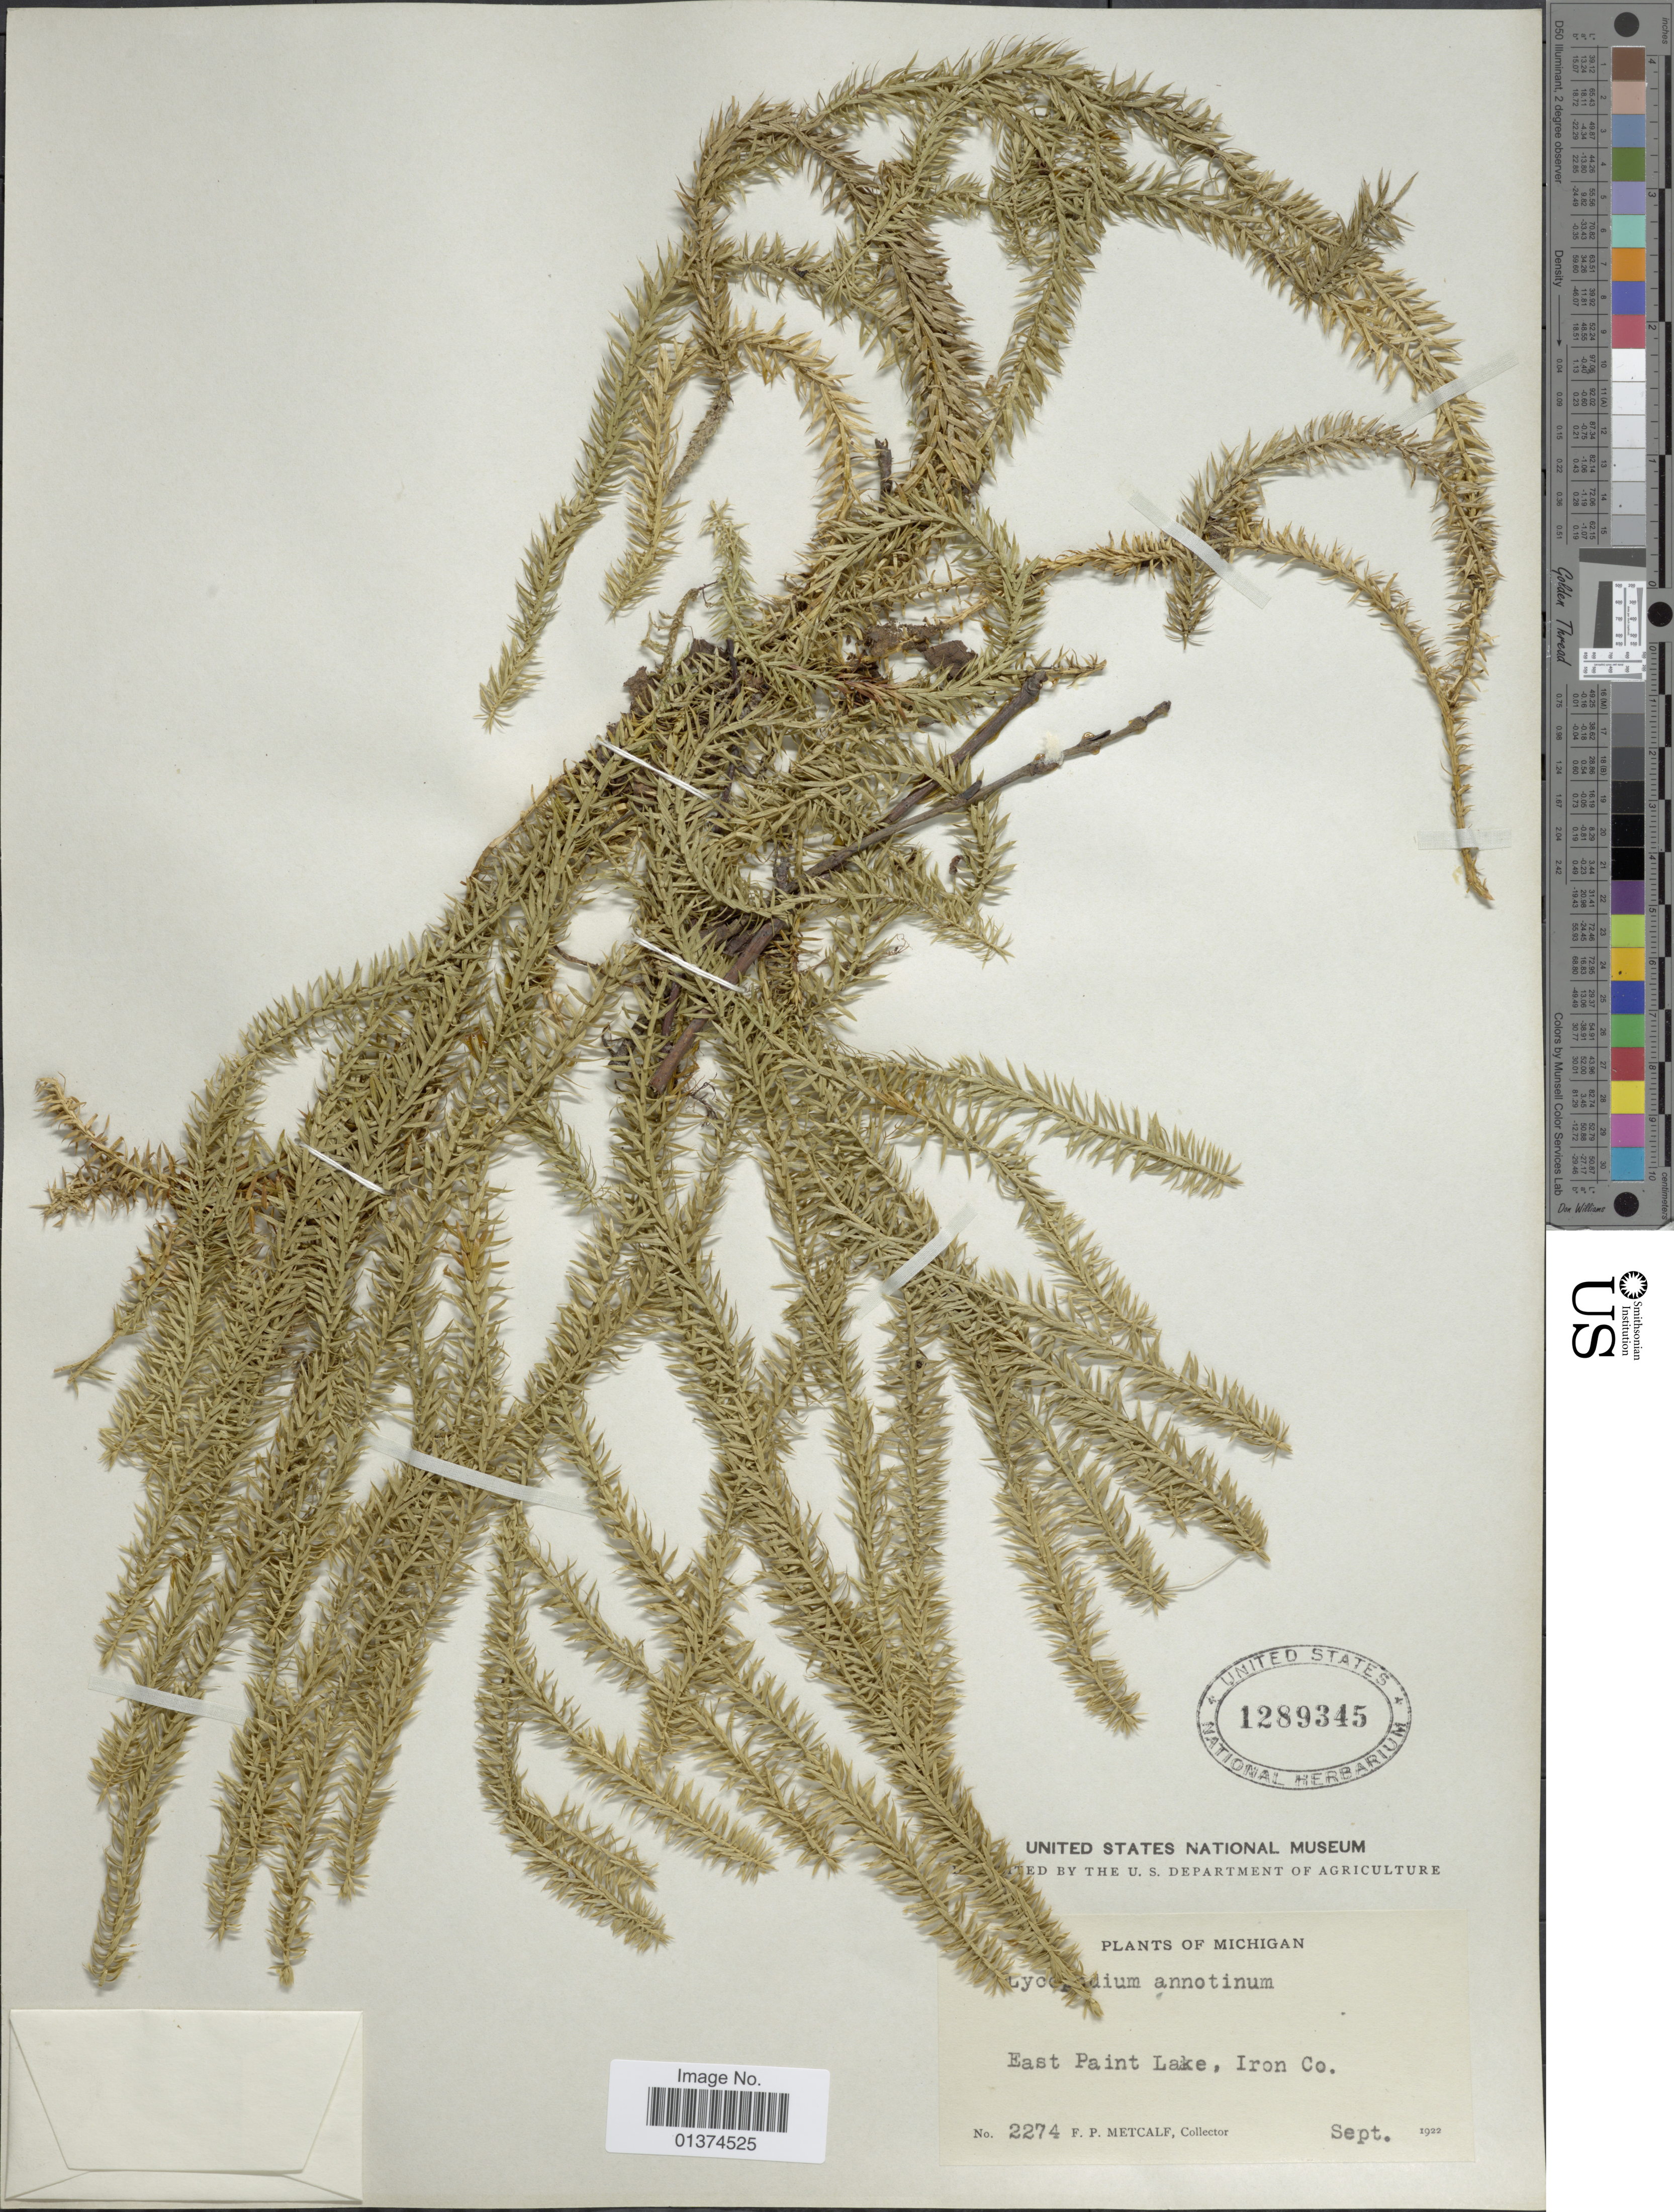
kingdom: Plantae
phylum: Tracheophyta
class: Lycopodiopsida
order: Lycopodiales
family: Lycopodiaceae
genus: Spinulum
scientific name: Spinulum annotinum subsp. annotinum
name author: (L.) A. Haines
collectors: F. Metcalf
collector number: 2274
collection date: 1922-09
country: United States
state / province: Michigan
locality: East Paint Lake, Iron Co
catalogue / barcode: US 1289345